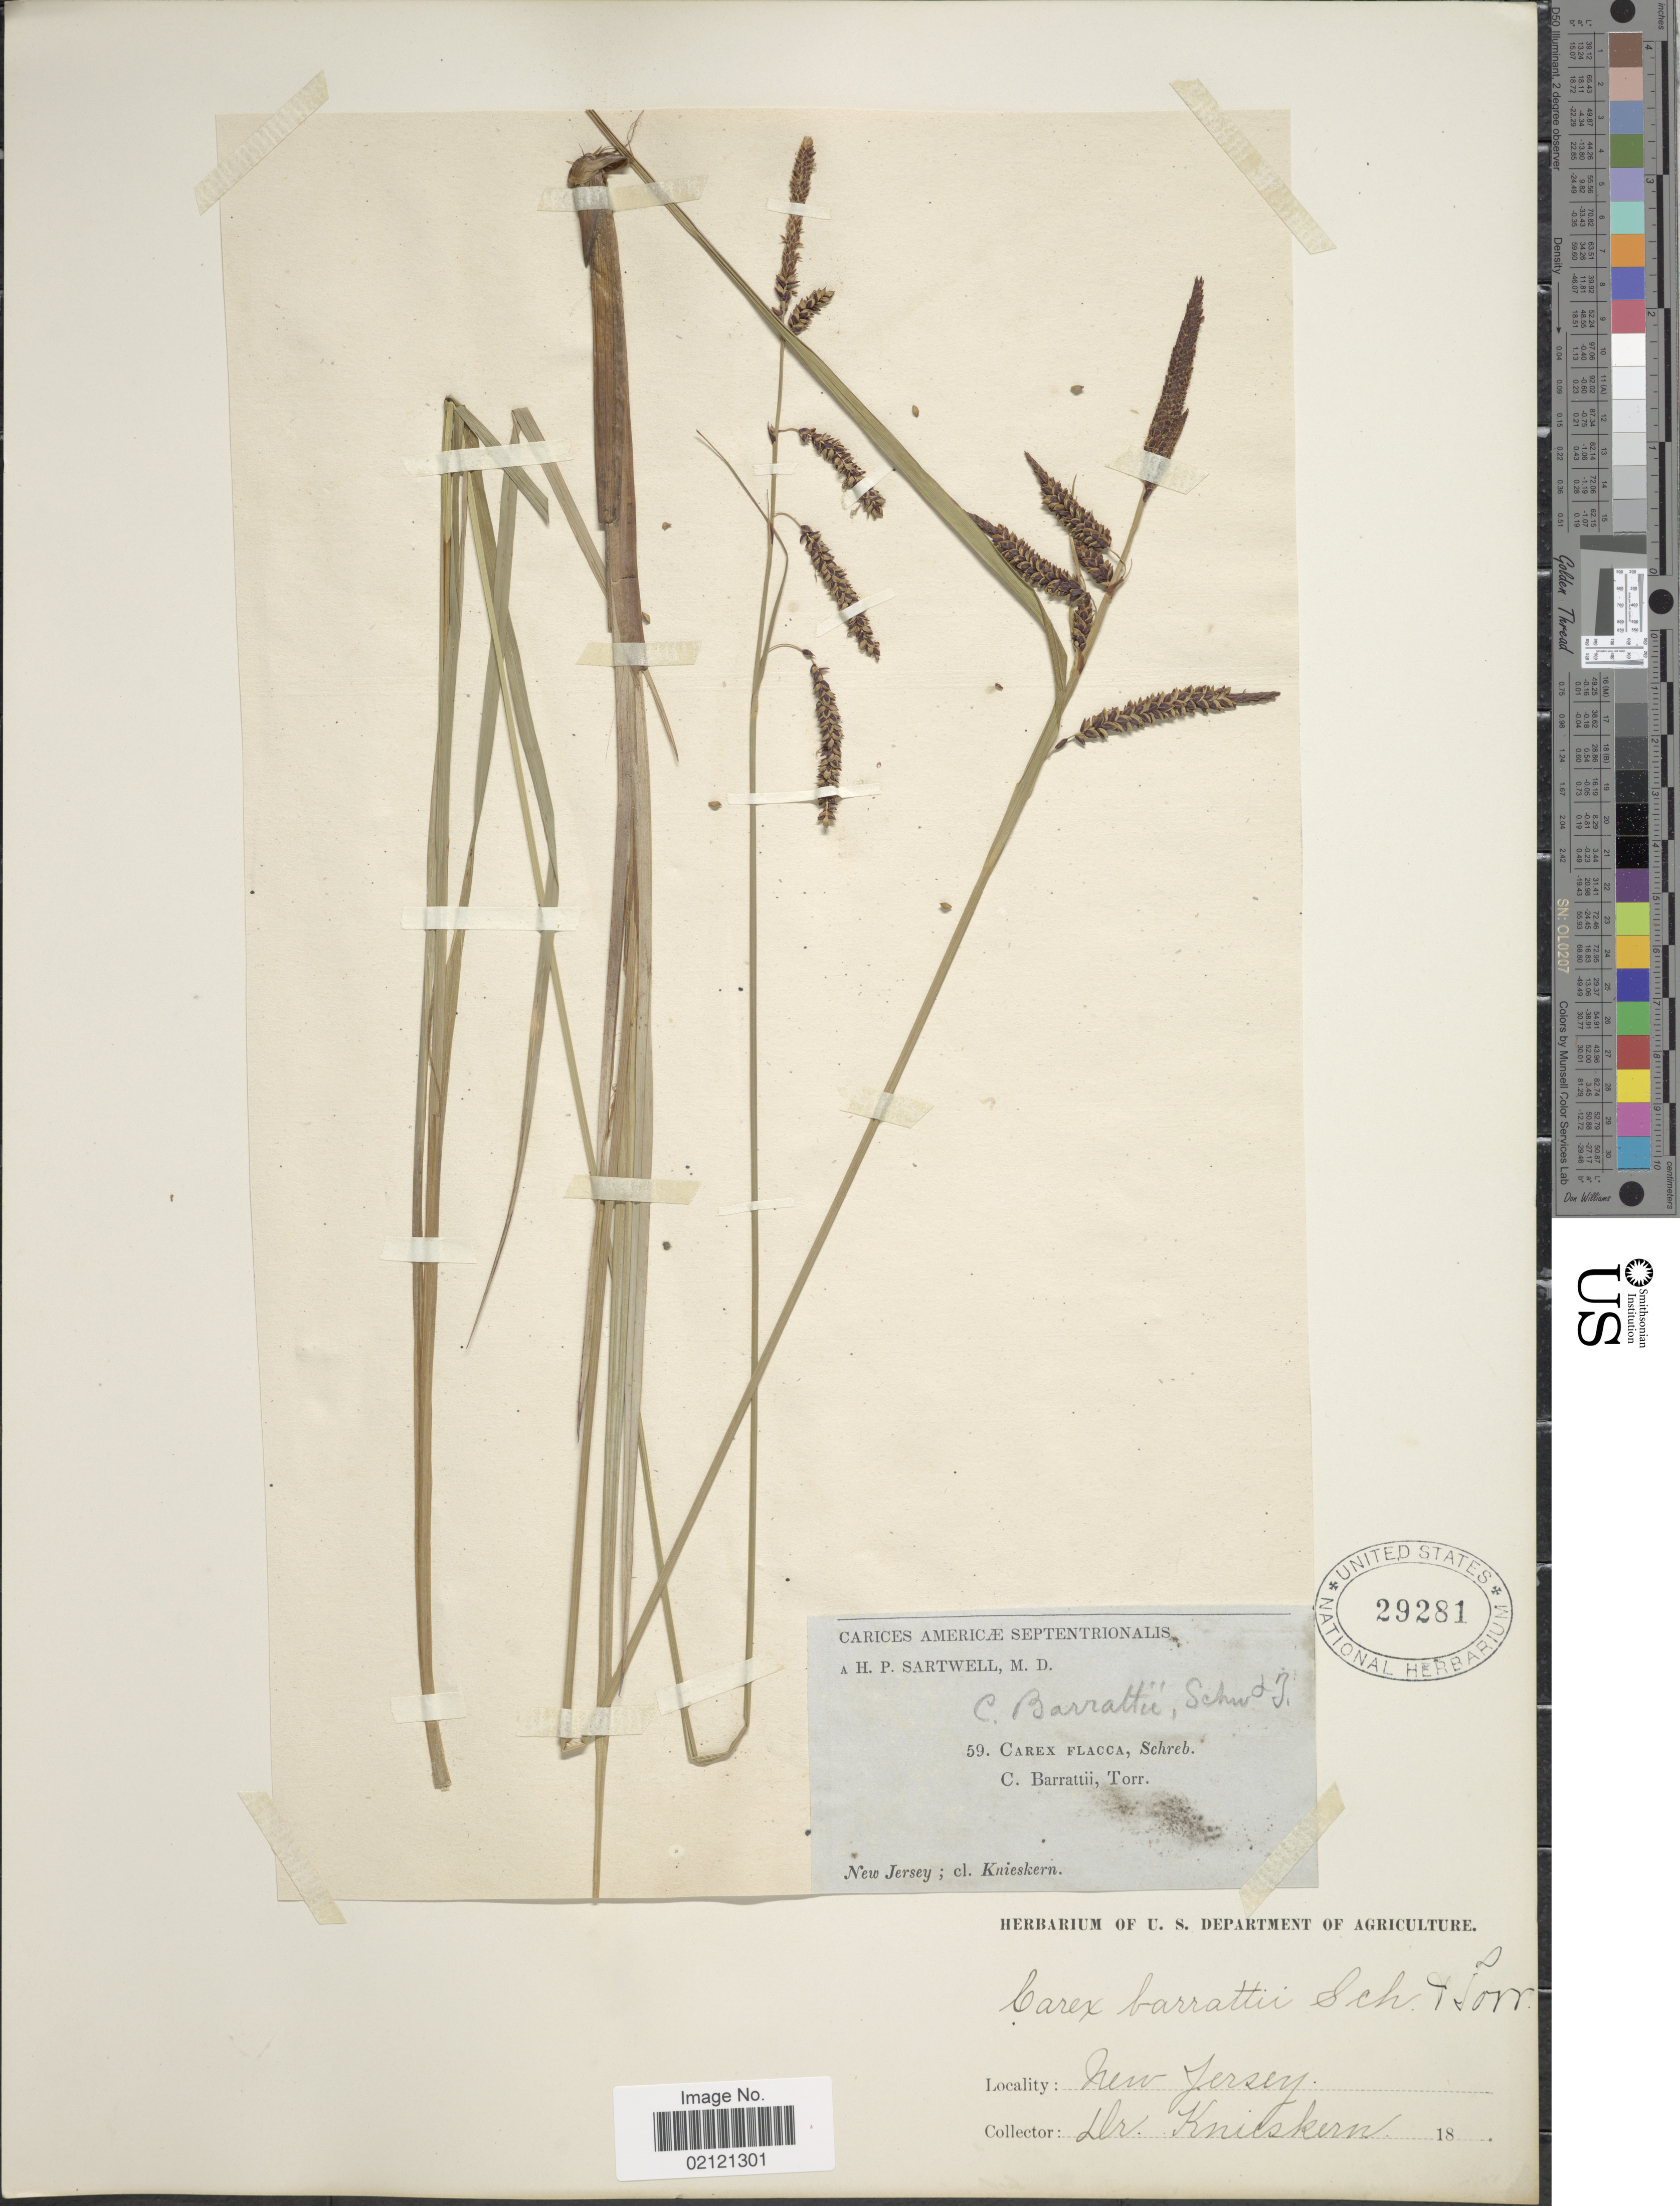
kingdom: Plantae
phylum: Tracheophyta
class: Liliopsida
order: Poales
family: Cyperaceae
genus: Carex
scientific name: Carex barrattii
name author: Torr. ex Schwein.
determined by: Strong, Mark T., (BOT), Smithsonian Institution - National Museum of Natural History (UNITED STATES)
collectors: Knieskern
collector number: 59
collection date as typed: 18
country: United States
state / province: New Jersey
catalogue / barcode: US 29281